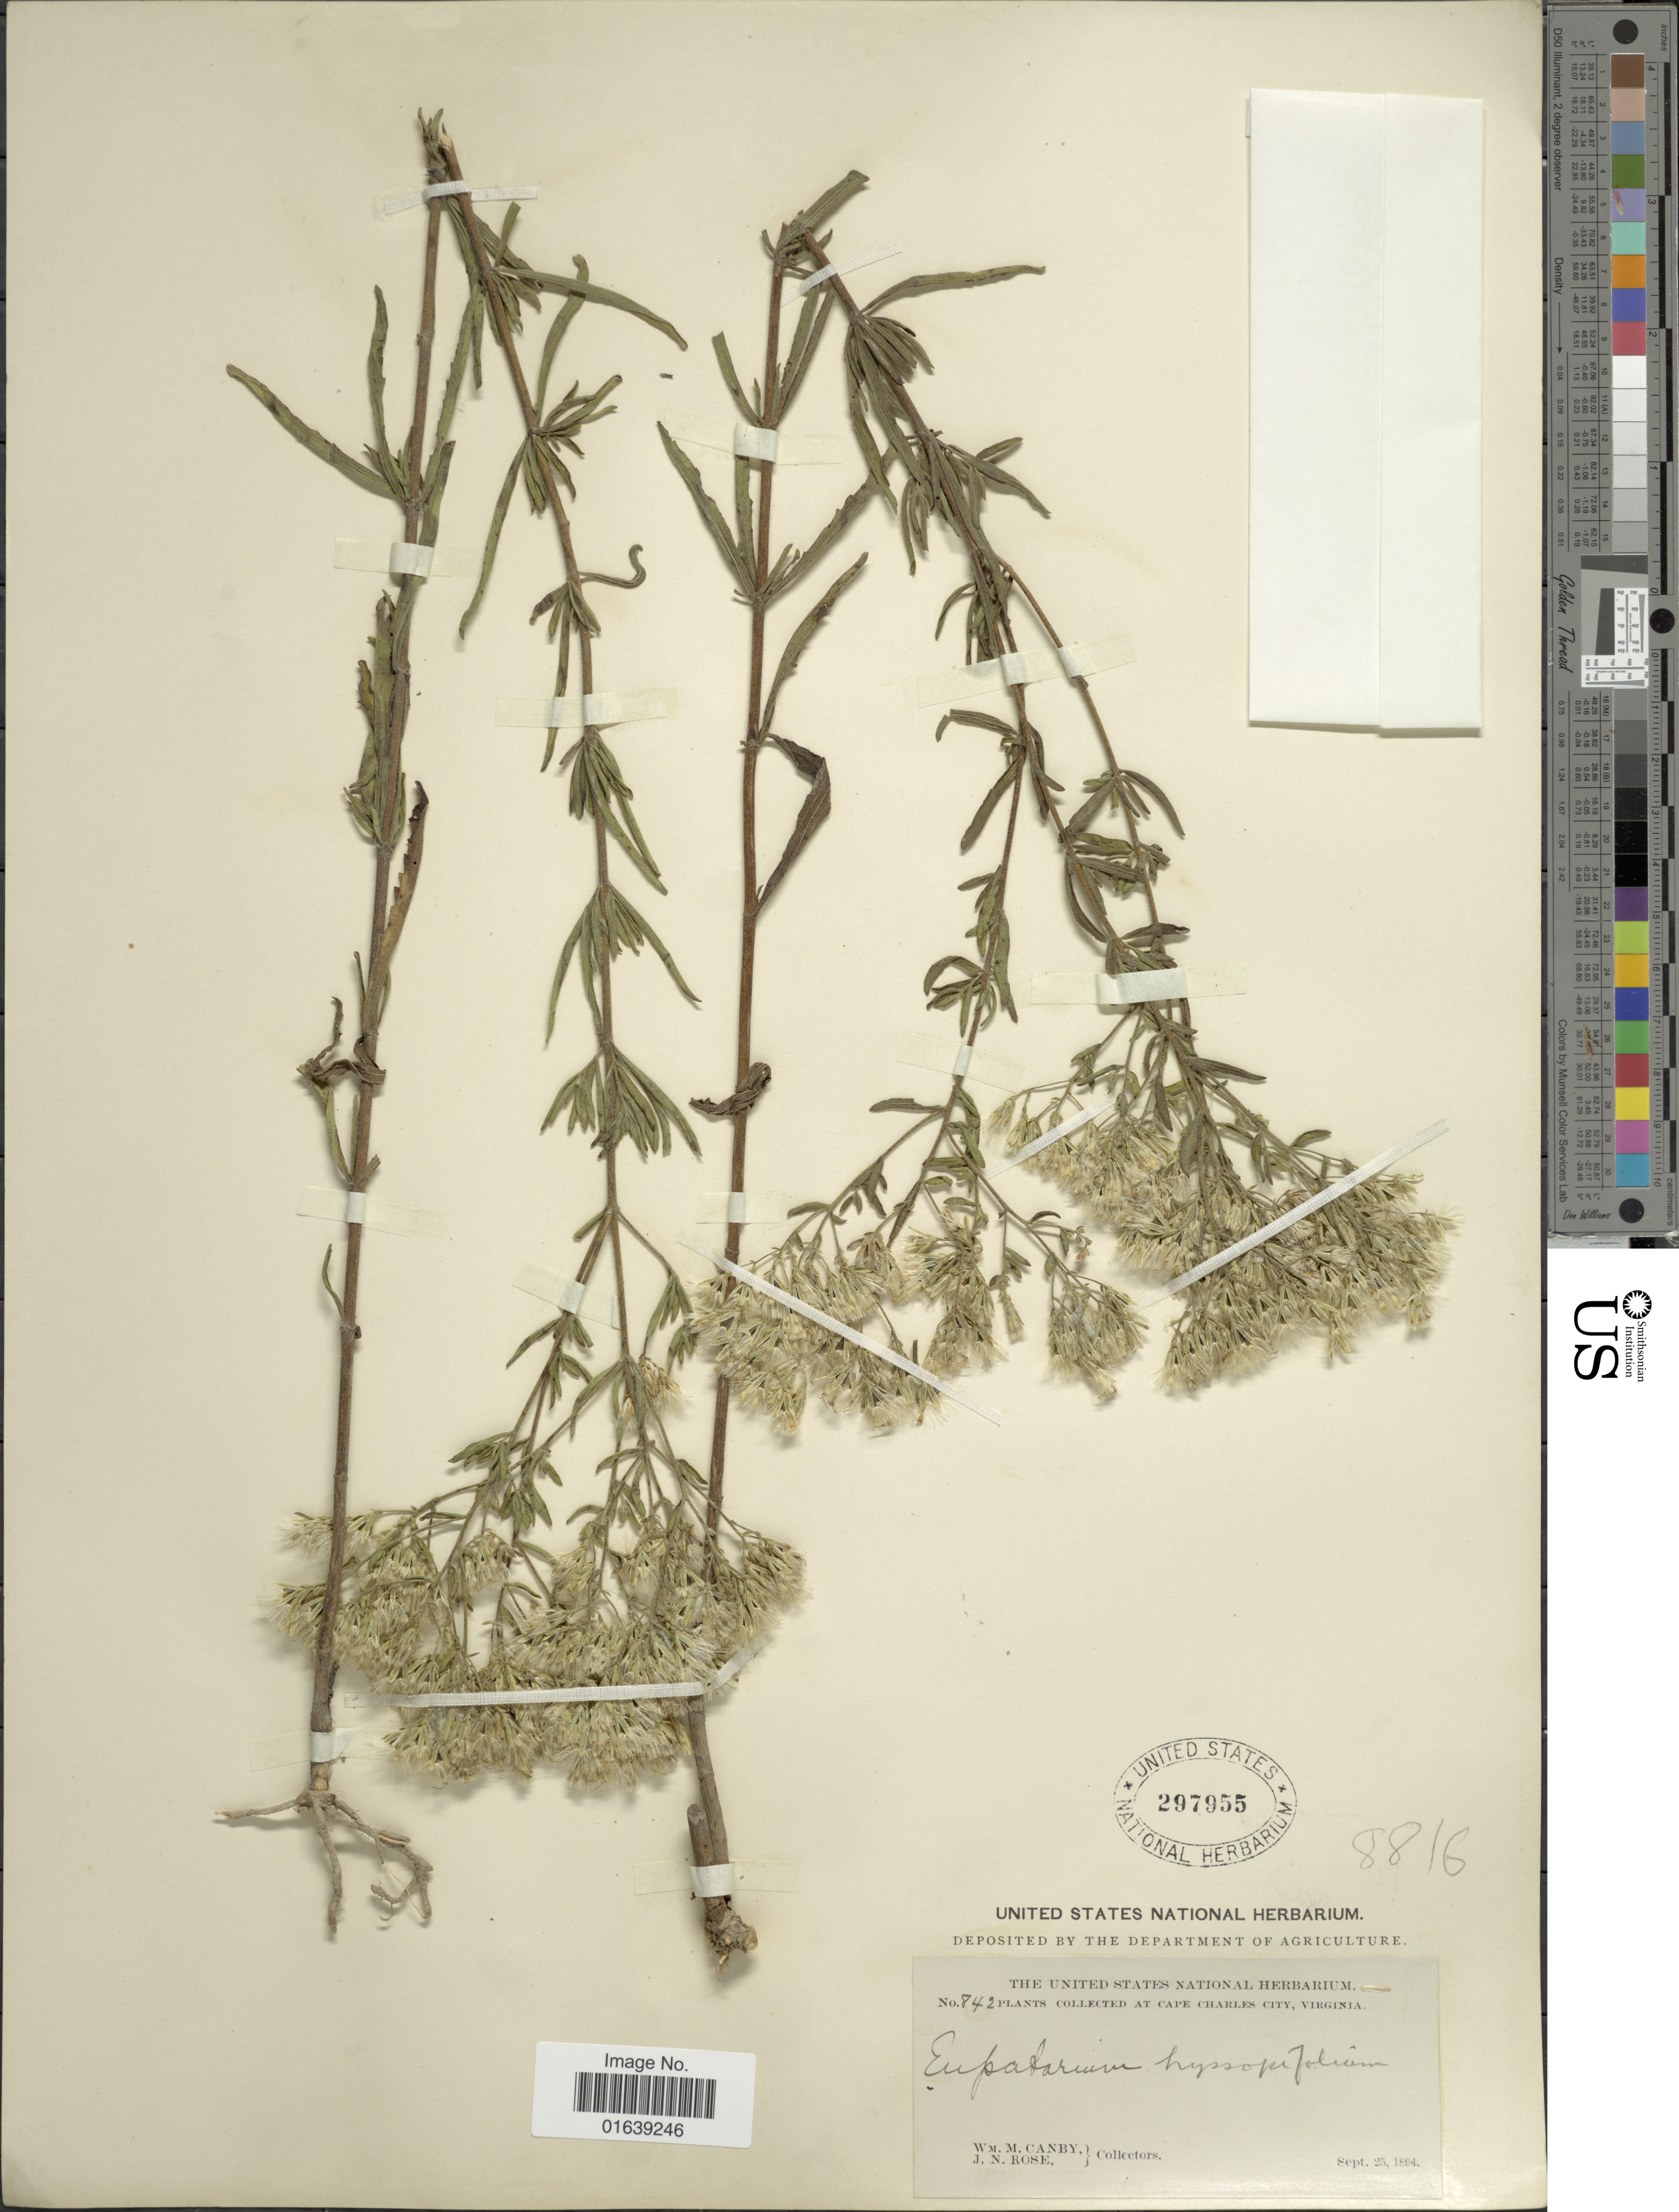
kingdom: Plantae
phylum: Tracheophyta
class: Magnoliopsida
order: Asterales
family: Asteraceae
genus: Eupatorium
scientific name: Eupatorium hyssopifolium var. laciniatum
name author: A. Gray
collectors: W. M. Canby & J. N. Rose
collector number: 842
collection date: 1894-09-25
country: United States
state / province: Virginia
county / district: Accomack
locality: Cape Charles City, Virginia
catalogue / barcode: US 297955